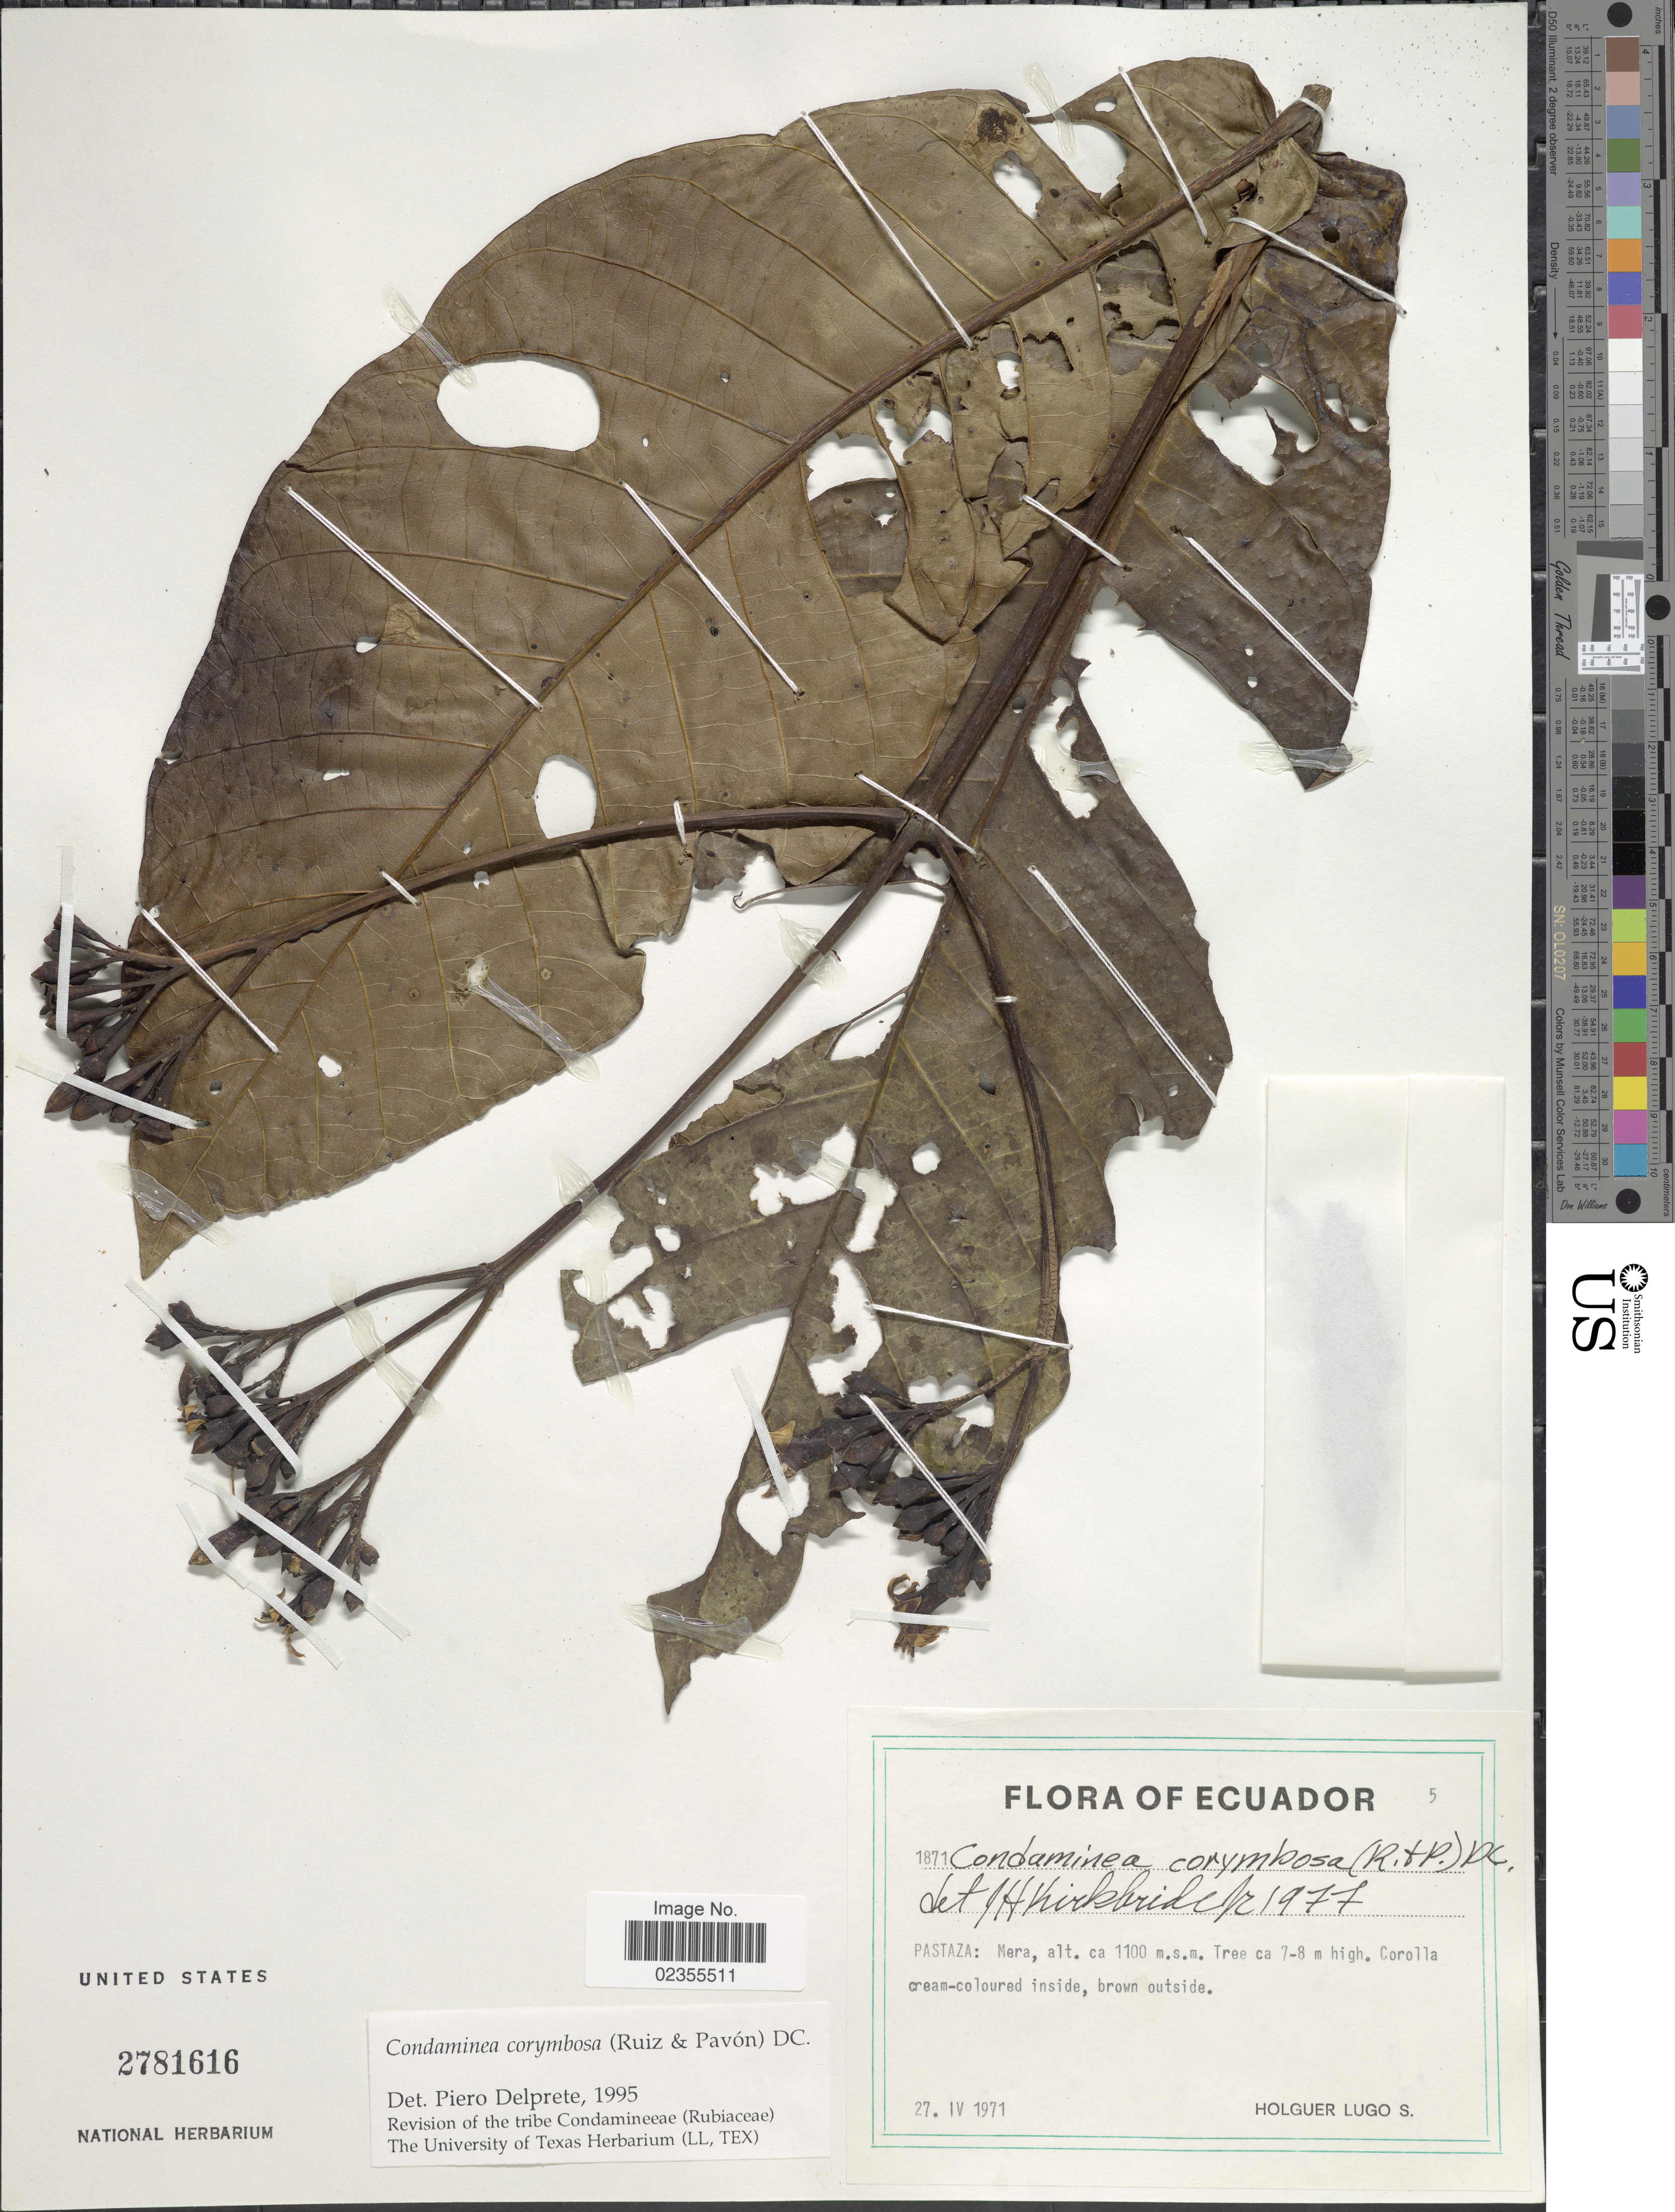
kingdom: Plantae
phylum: Tracheophyta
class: Magnoliopsida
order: Gentianales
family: Rubiaceae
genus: Condaminea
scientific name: Condaminea corymbosa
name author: (Ruiz & Pav.) DC.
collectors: H. Lugo S.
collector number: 1871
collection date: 1971-04-27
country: Ecuador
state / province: Pastaza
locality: Mera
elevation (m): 1100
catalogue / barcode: US 2781616